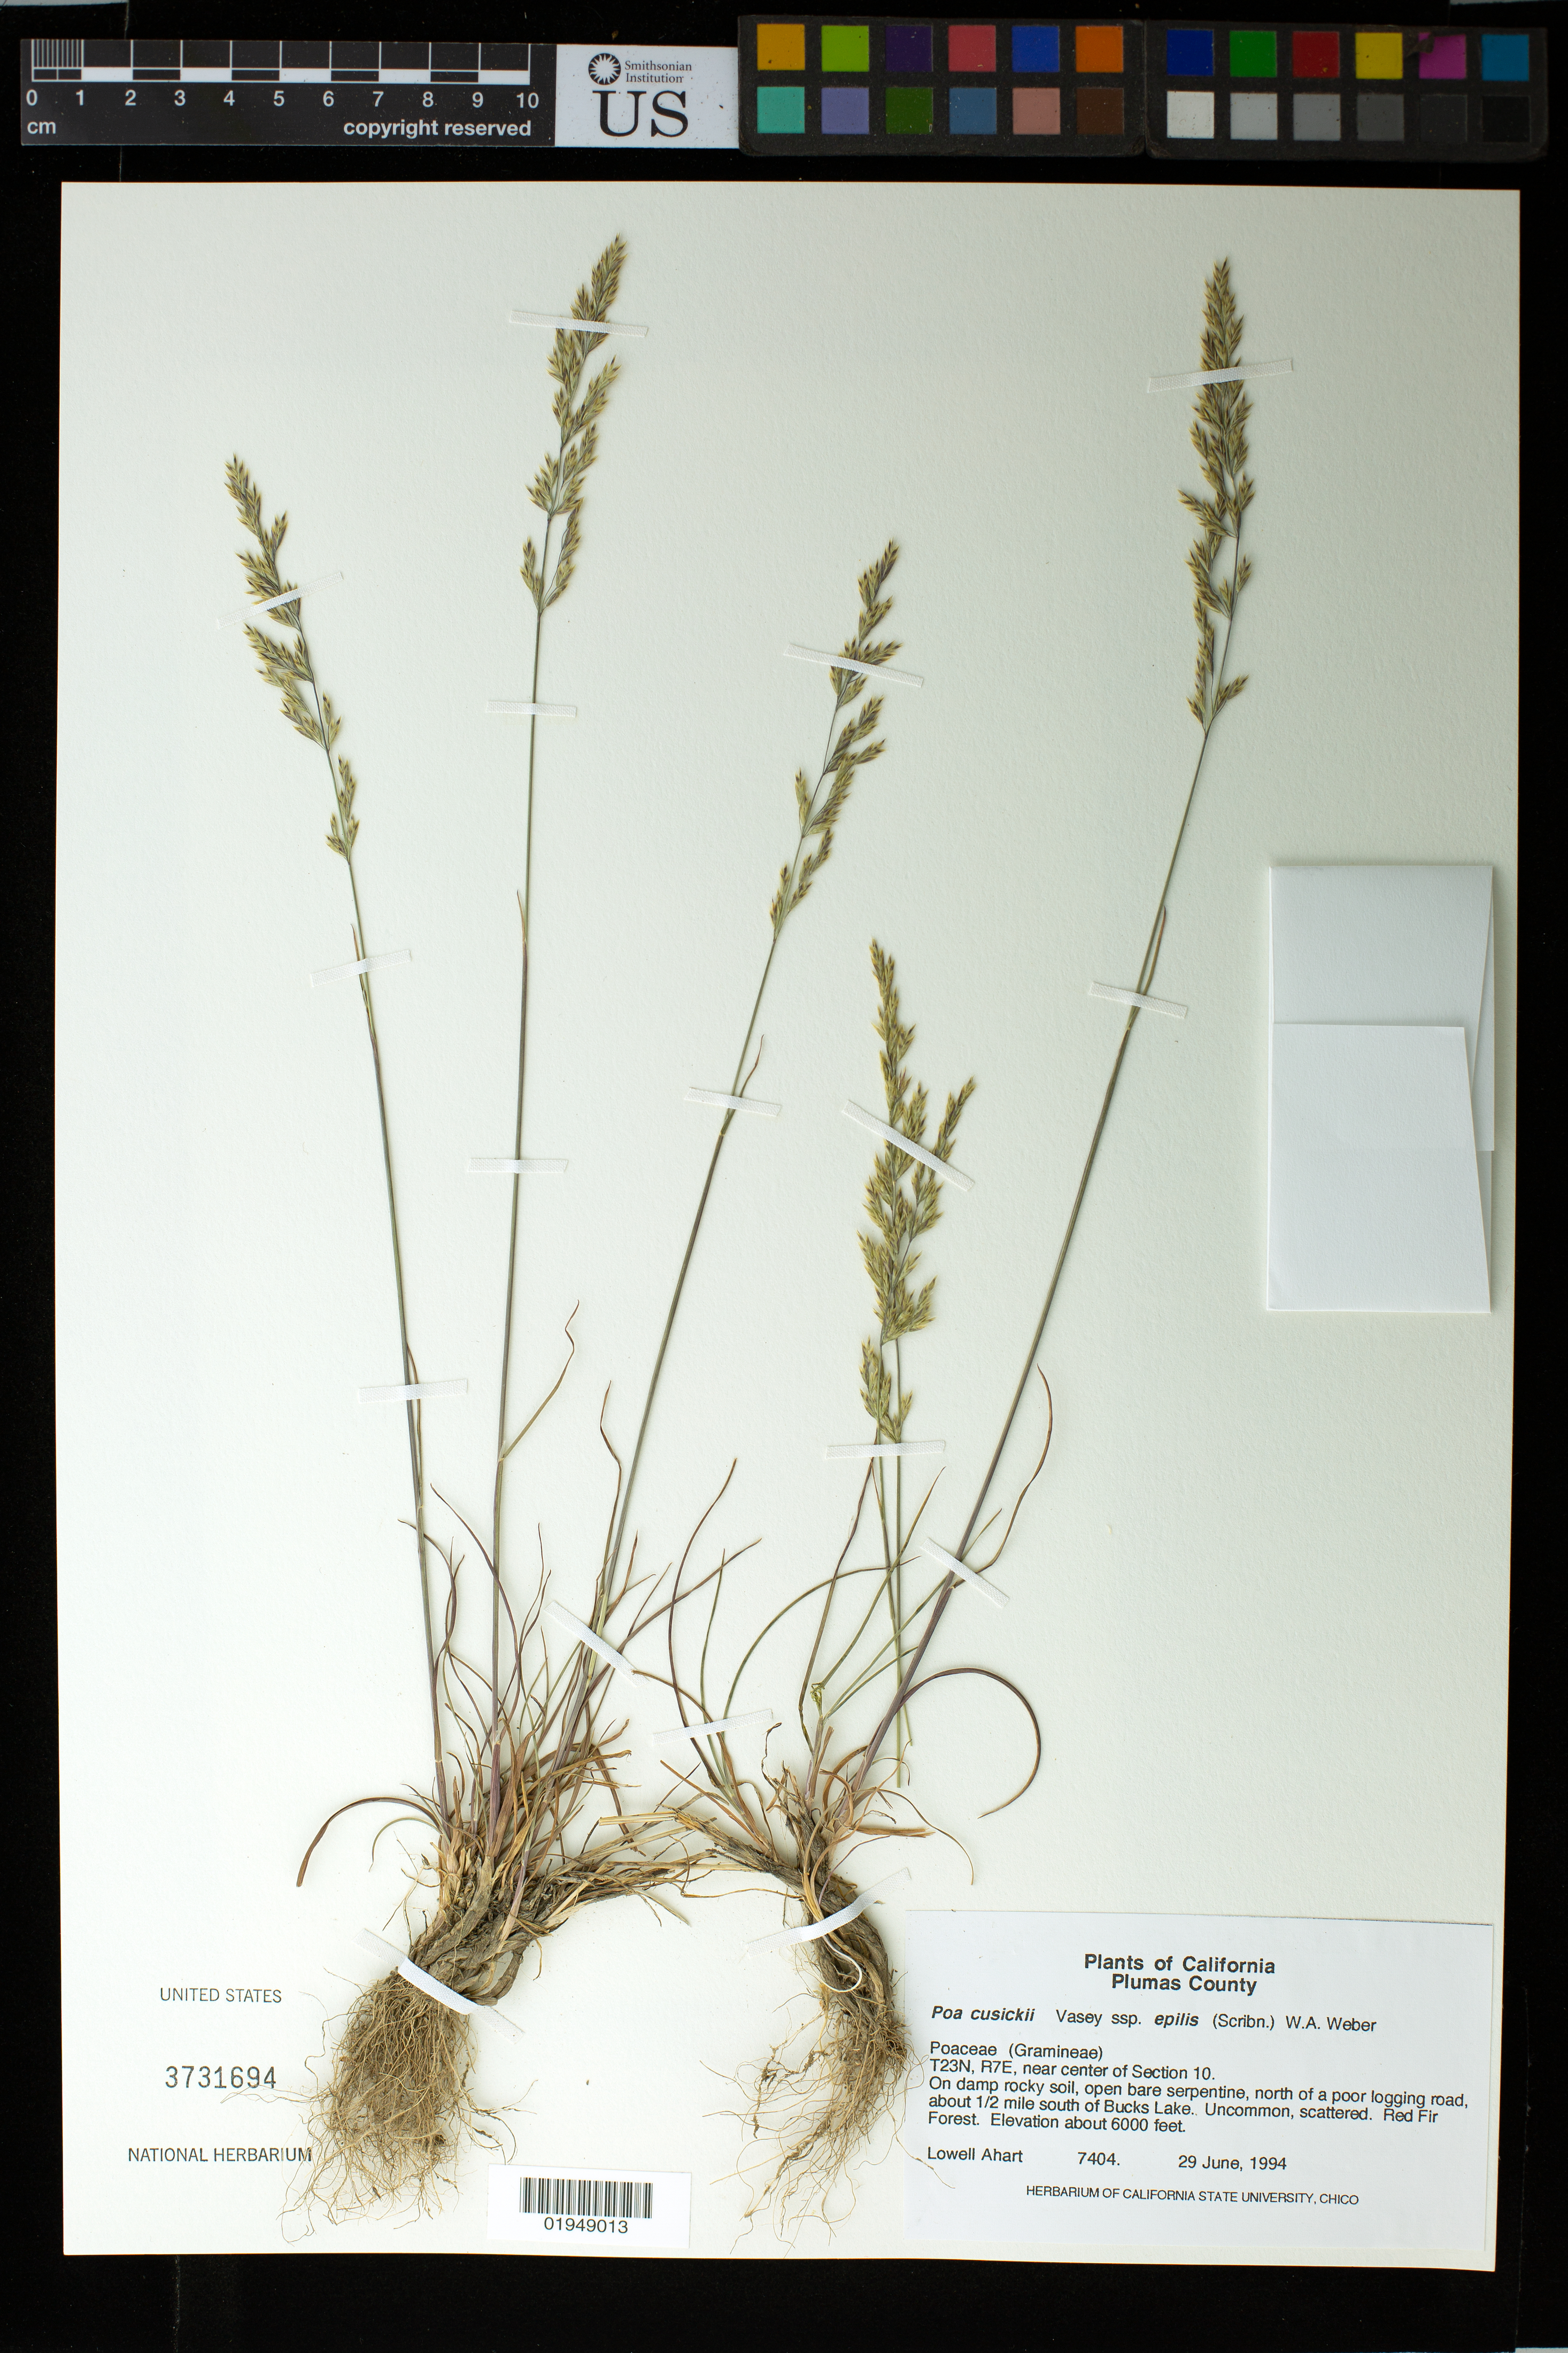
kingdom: Plantae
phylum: Tracheophyta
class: Liliopsida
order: Poales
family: Poaceae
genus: Poa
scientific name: Poa cusickii subsp. epilis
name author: (Scribn.) W.A. Weber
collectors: L. Ahart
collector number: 7404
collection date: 1994-06-29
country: United States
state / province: California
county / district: Plumas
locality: About 1/2 mile south of Bucks Lake, north of a poor logging road. T23N, R7E, near center of Section 10.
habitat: red fir forest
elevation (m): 1829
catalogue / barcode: US 3731694